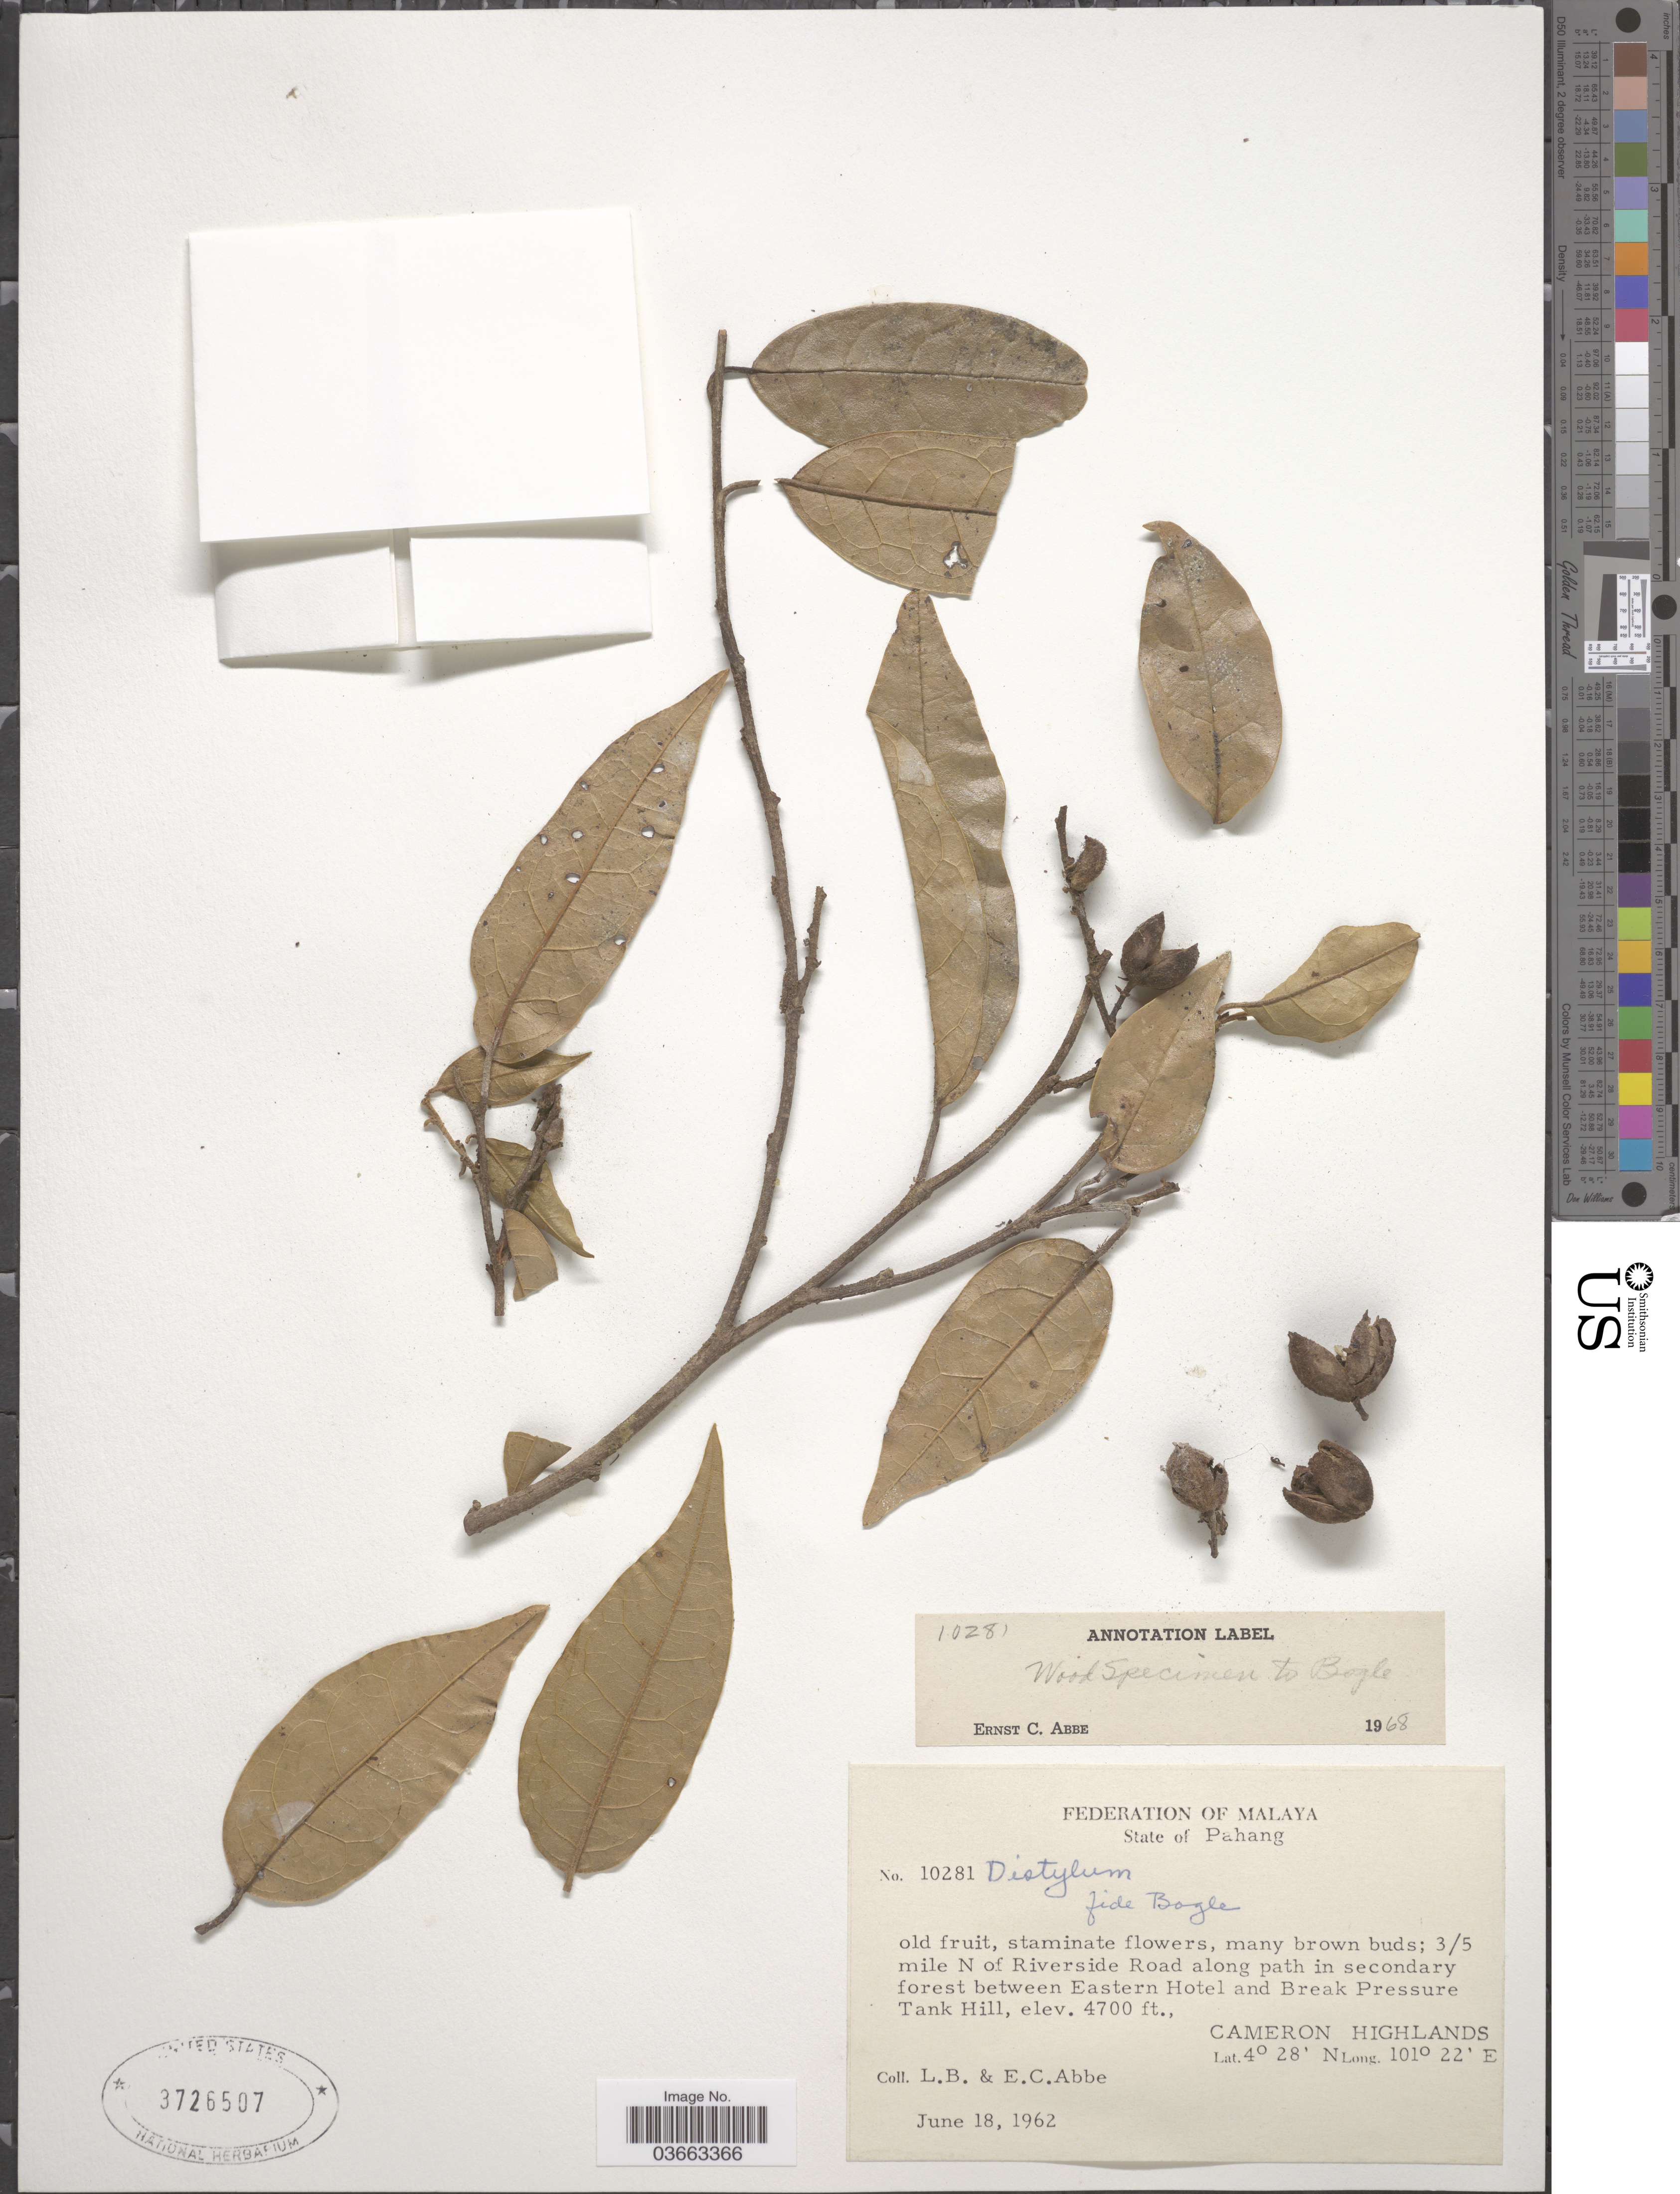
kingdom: Plantae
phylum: Tracheophyta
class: Magnoliopsida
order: Saxifragales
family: Hamamelidaceae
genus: Distylium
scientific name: Distylium sp.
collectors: L. B. Abbe & E. C. Abbe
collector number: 10281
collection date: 1962-06-18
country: Malaysia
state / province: Pahang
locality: Federation of Malaya. 3/5 mile N of Riverside Road along path in secondary forest between Eastern Hotel and Break Pressure Tank Hill. Cameron Highlands.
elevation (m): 1433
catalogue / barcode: US 3726507